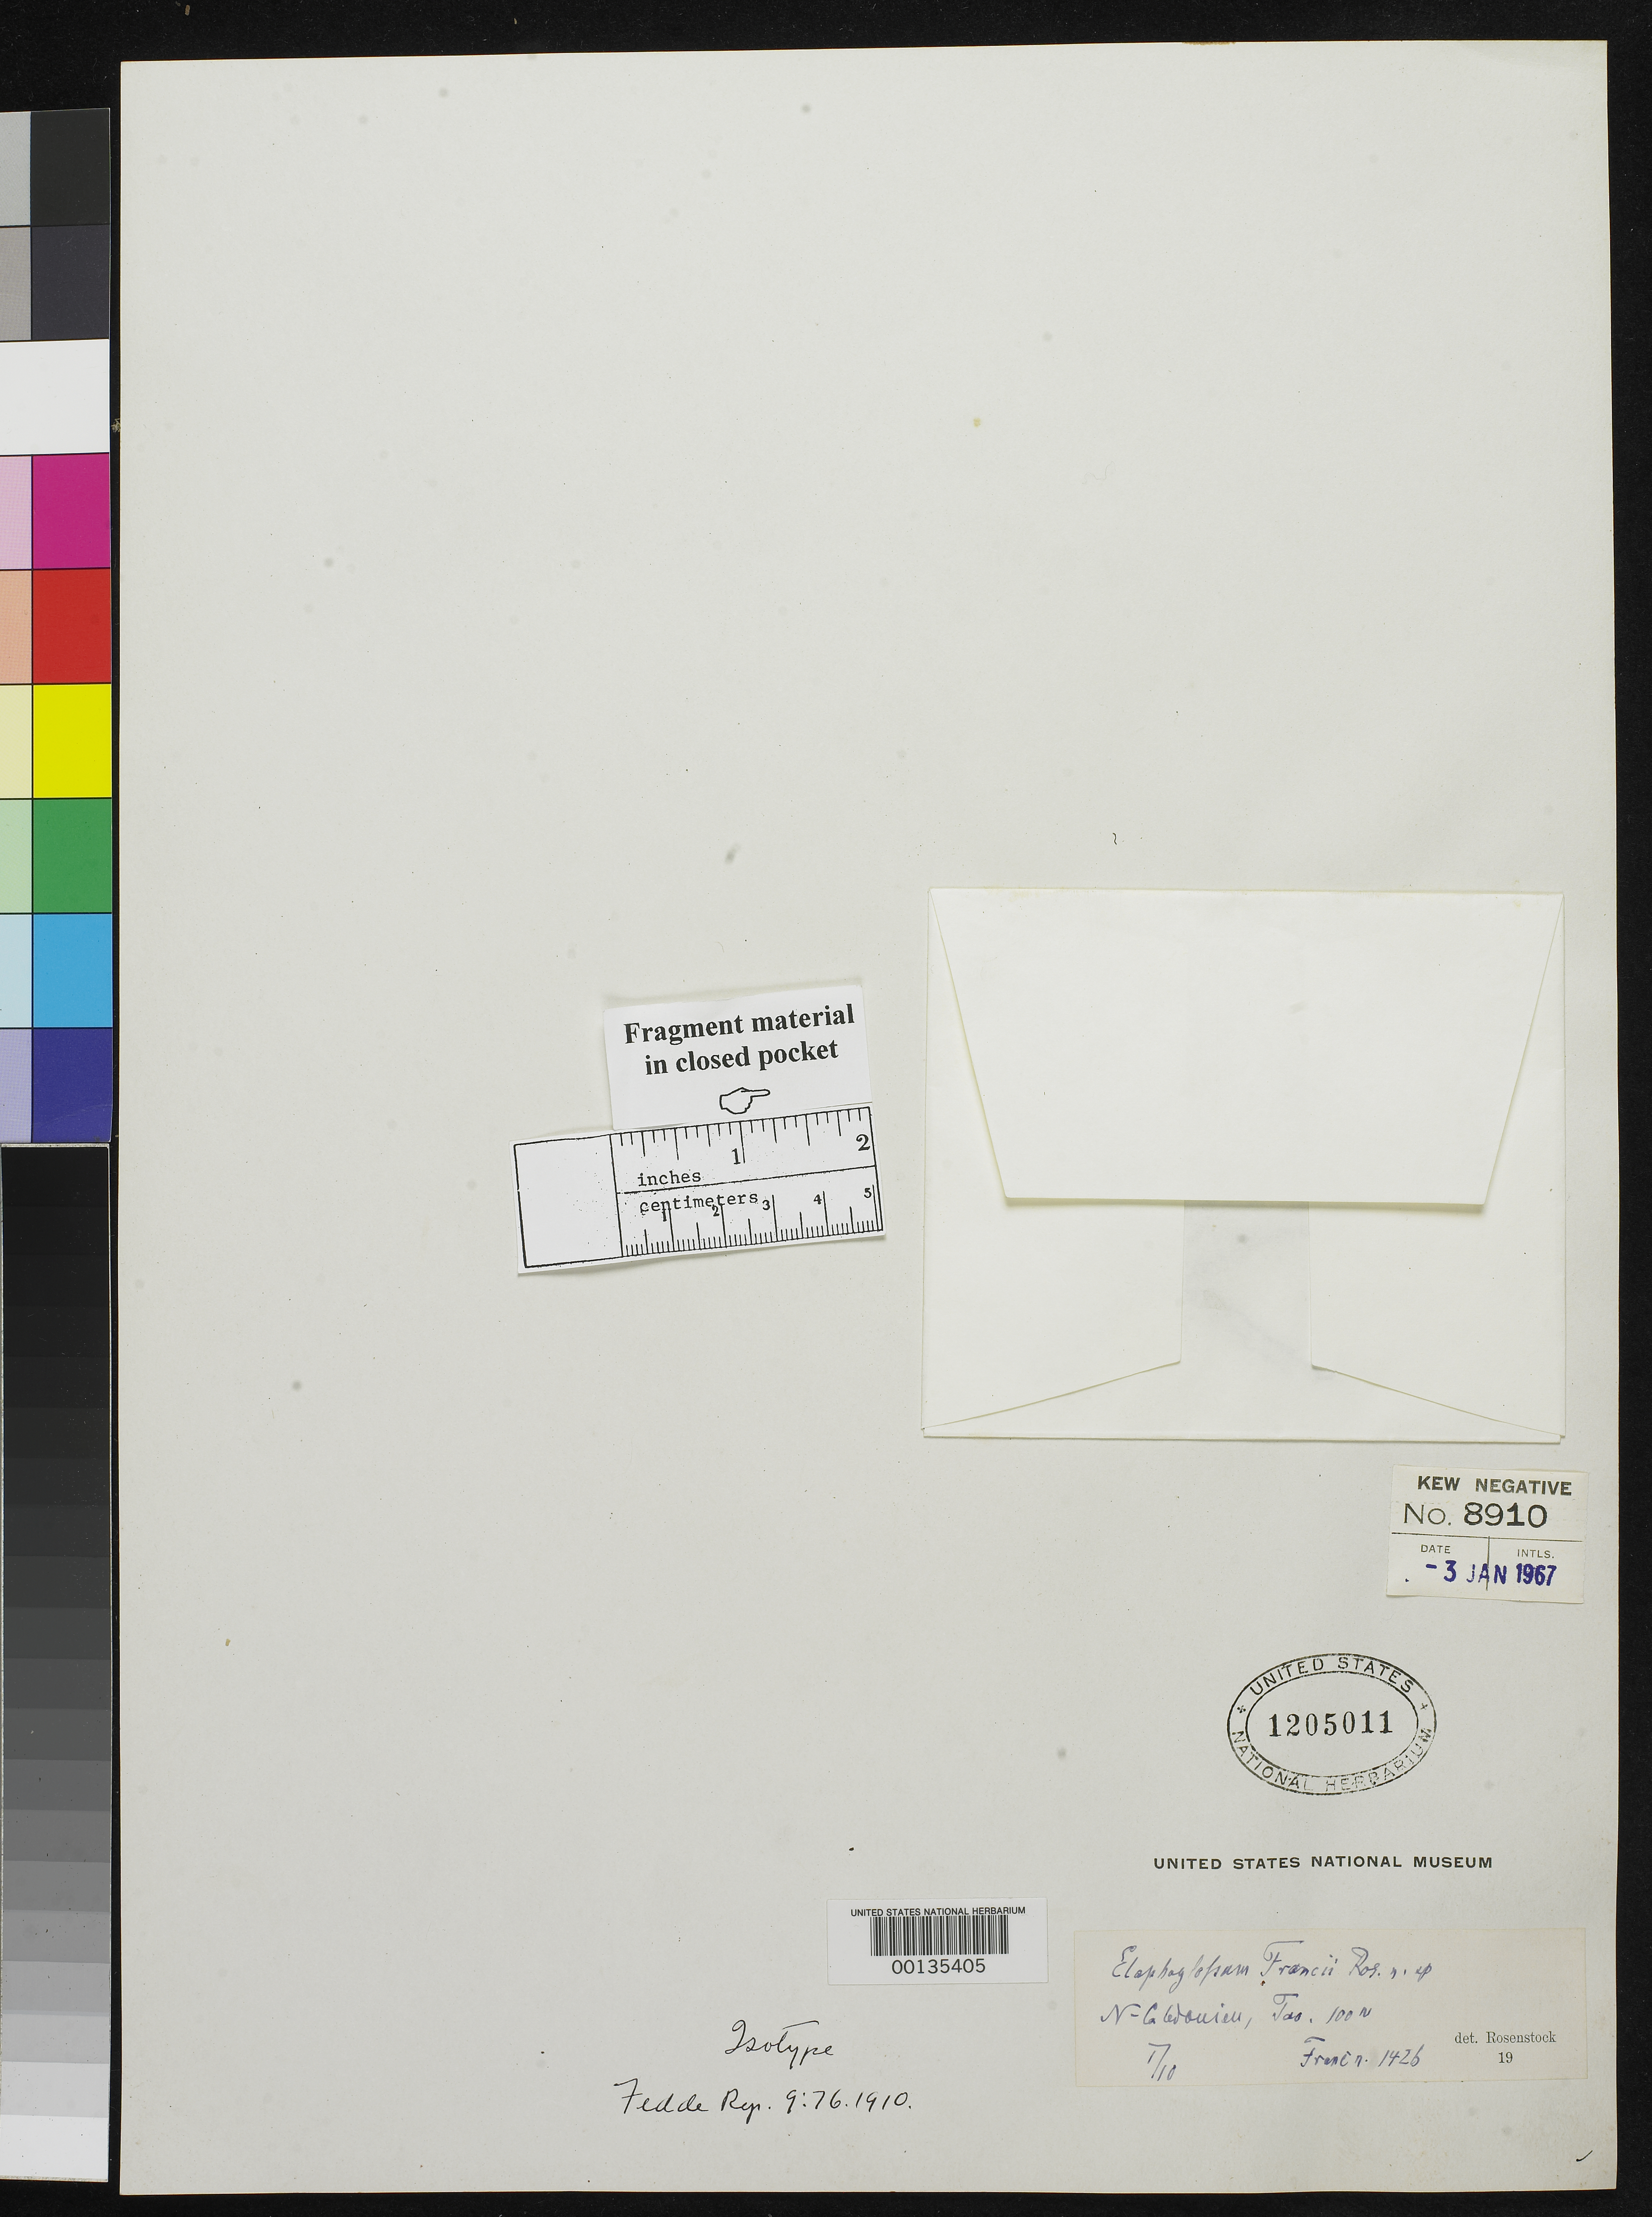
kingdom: Plantae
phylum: Tracheophyta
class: Polypodiopsida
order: Polypodiales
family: Dryopteridaceae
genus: Elaphoglossum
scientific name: Elaphoglossum francii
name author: Rosenst.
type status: Isotype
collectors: I. Franc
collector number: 1426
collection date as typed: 1910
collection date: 1910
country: New Caledonia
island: New Caledonia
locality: Near Tao.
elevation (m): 100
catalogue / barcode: US 1205011